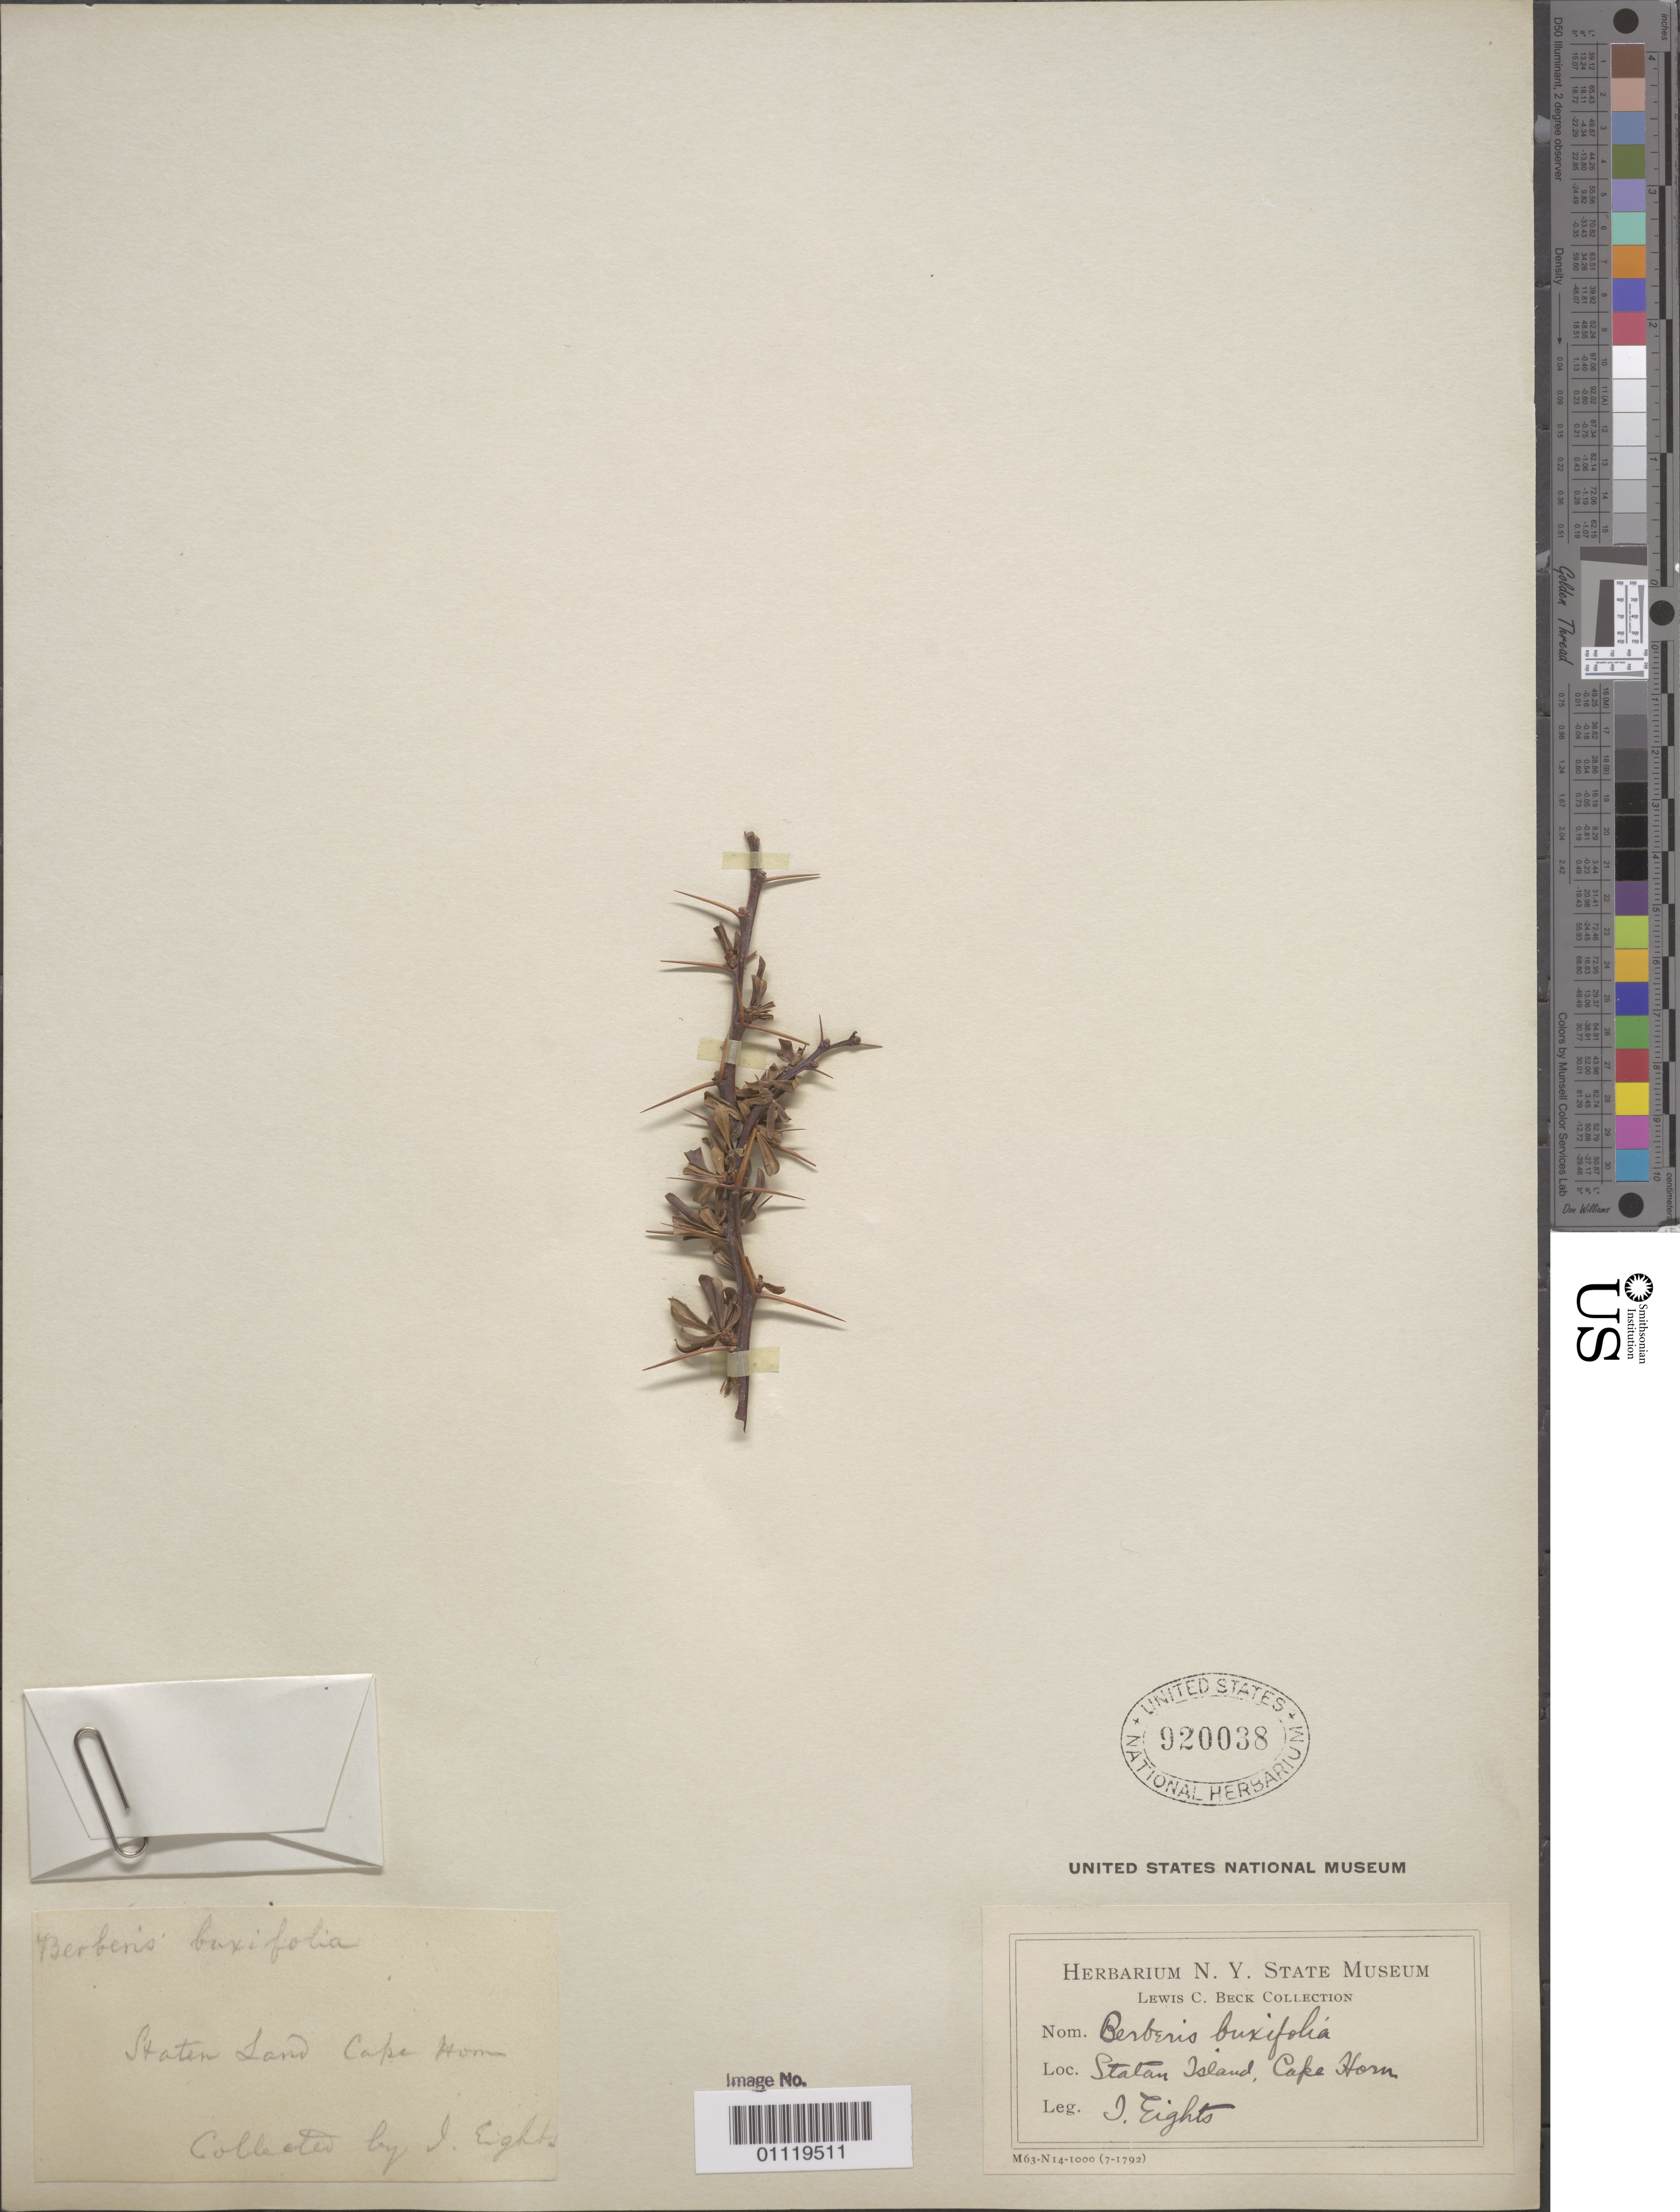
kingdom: Plantae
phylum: Tracheophyta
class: Magnoliopsida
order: Ranunculales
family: Berberidaceae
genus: Berberis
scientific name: Berberis buxifolia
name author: Lam.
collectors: J. Eights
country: Argentina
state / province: Tierra del Fuego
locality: Staten Island, Cape Horn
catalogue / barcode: US 920038